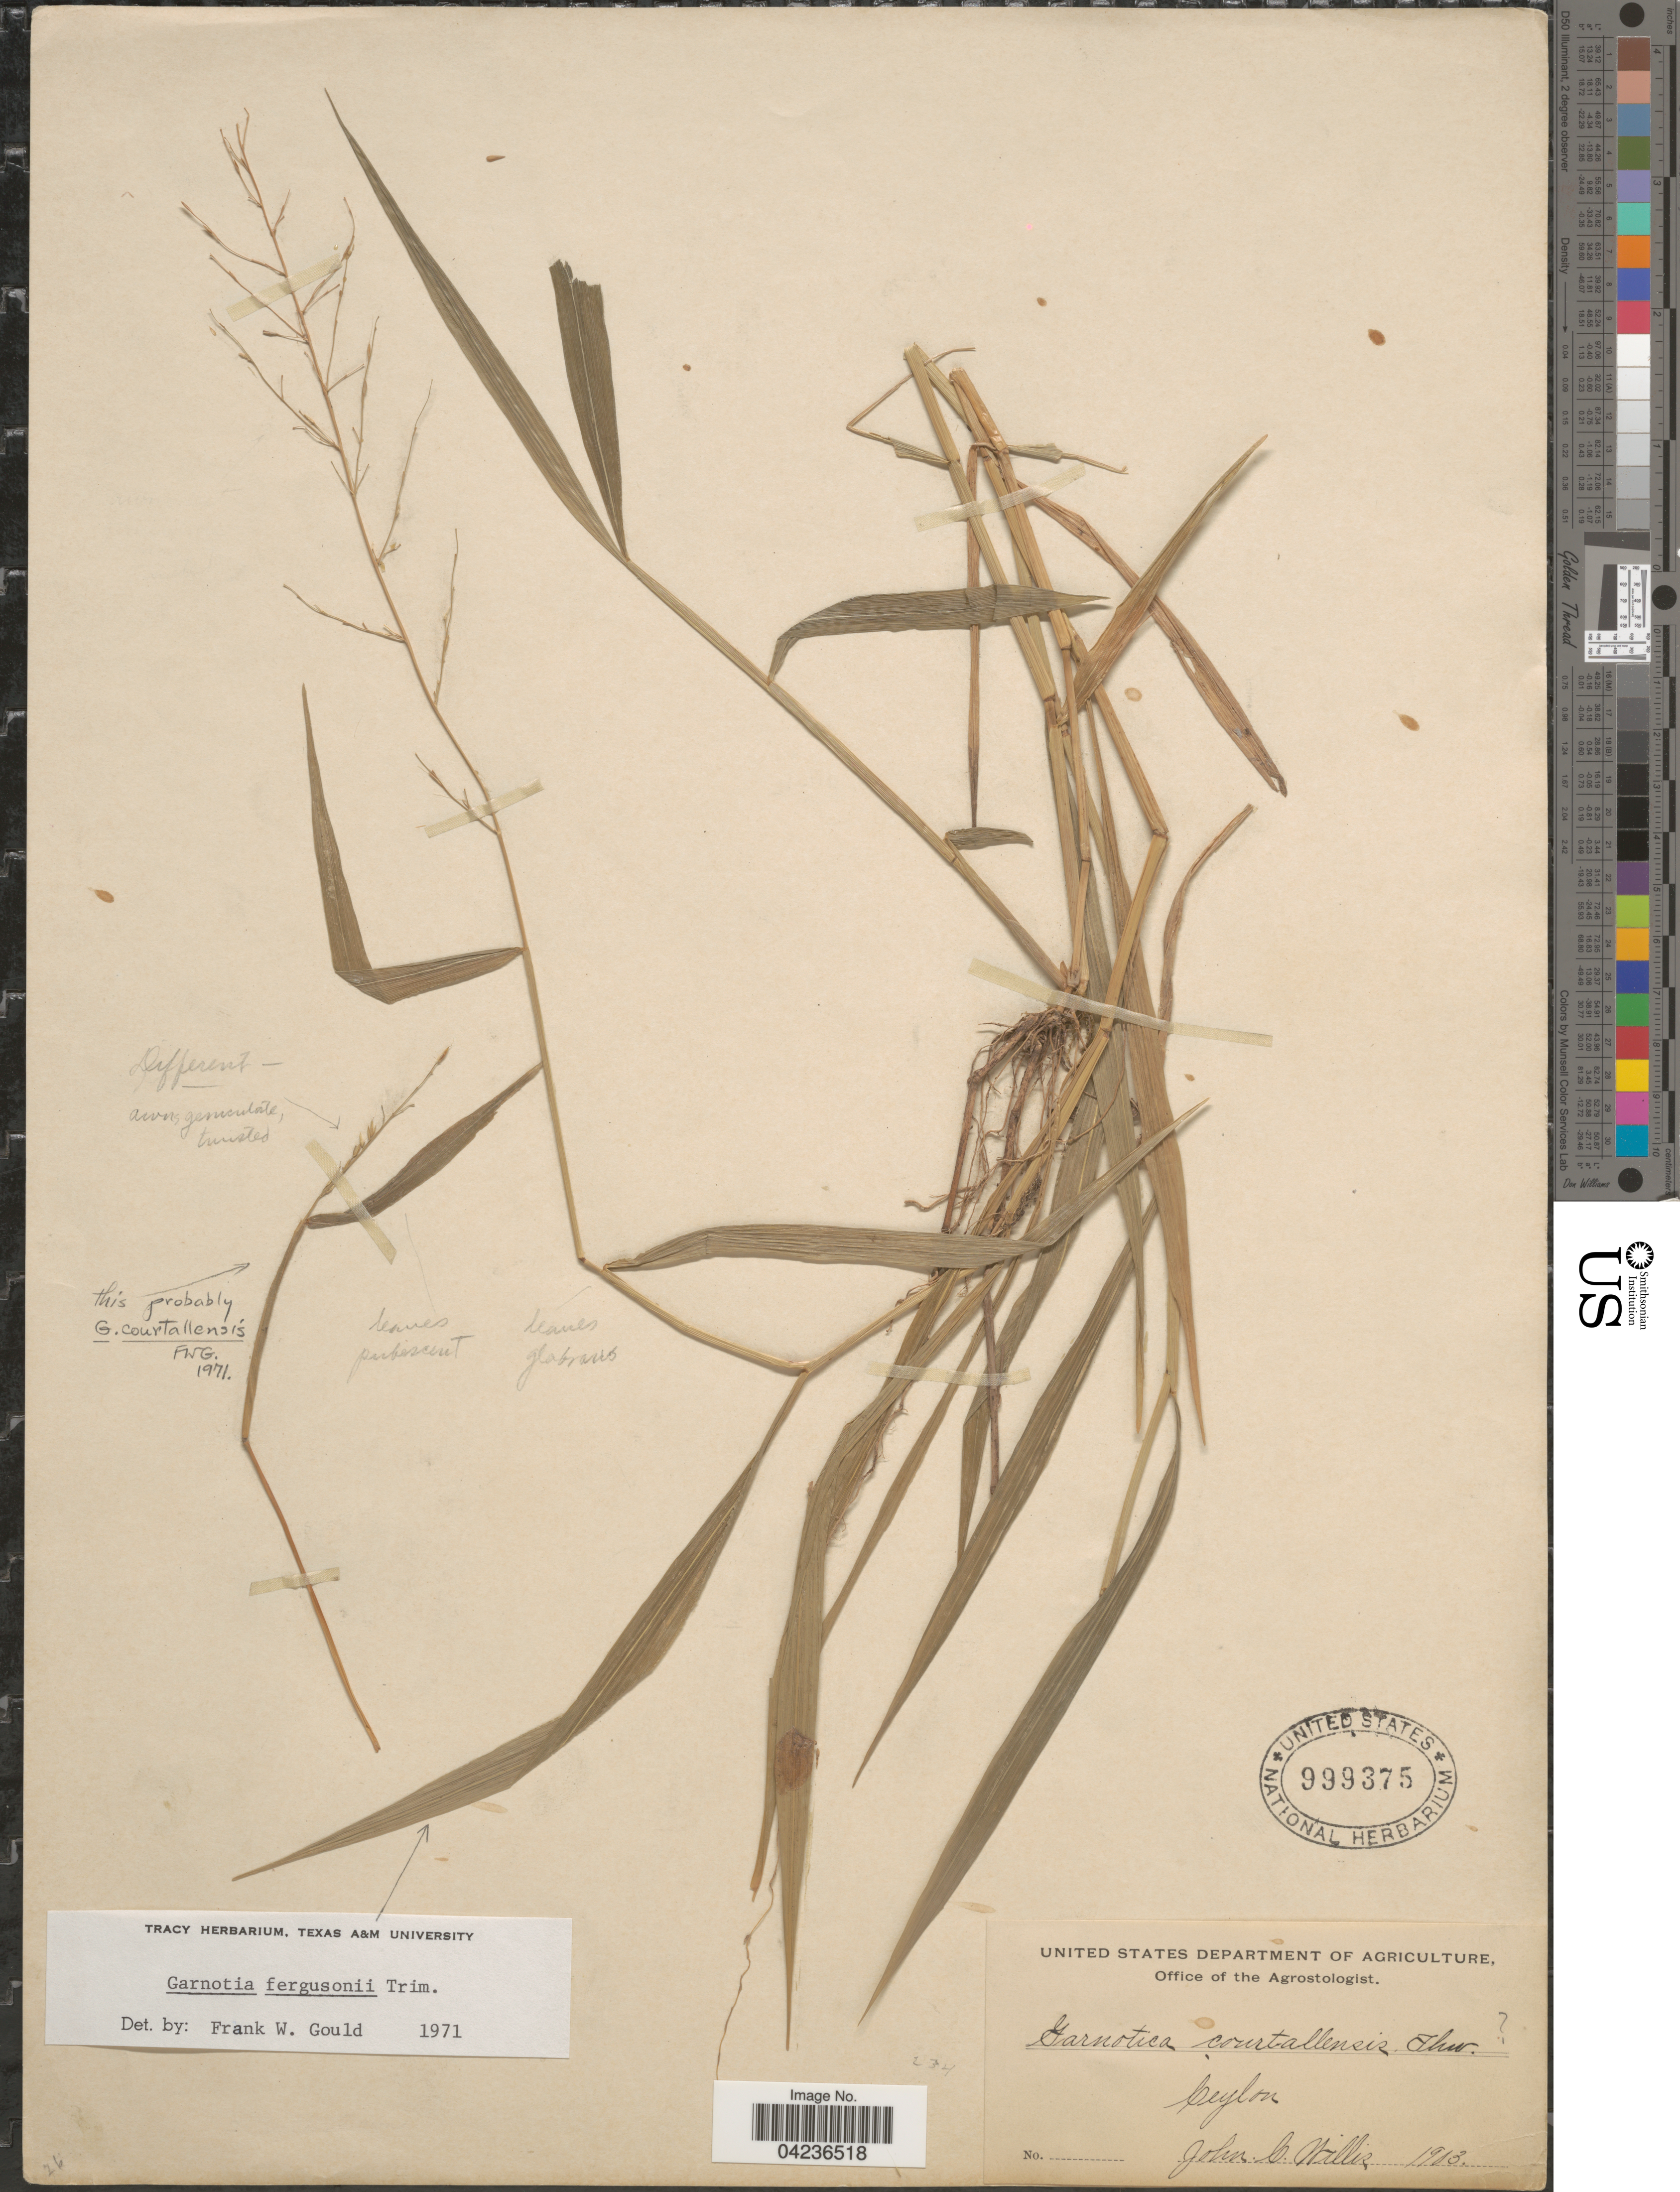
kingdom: Plantae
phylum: Tracheophyta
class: Liliopsida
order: Poales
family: Poaceae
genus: Garnotia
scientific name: Garnotia fergusonii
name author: Trimen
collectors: J. Willis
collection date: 1903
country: Sri Lanka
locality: Ceylon.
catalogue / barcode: US 999375